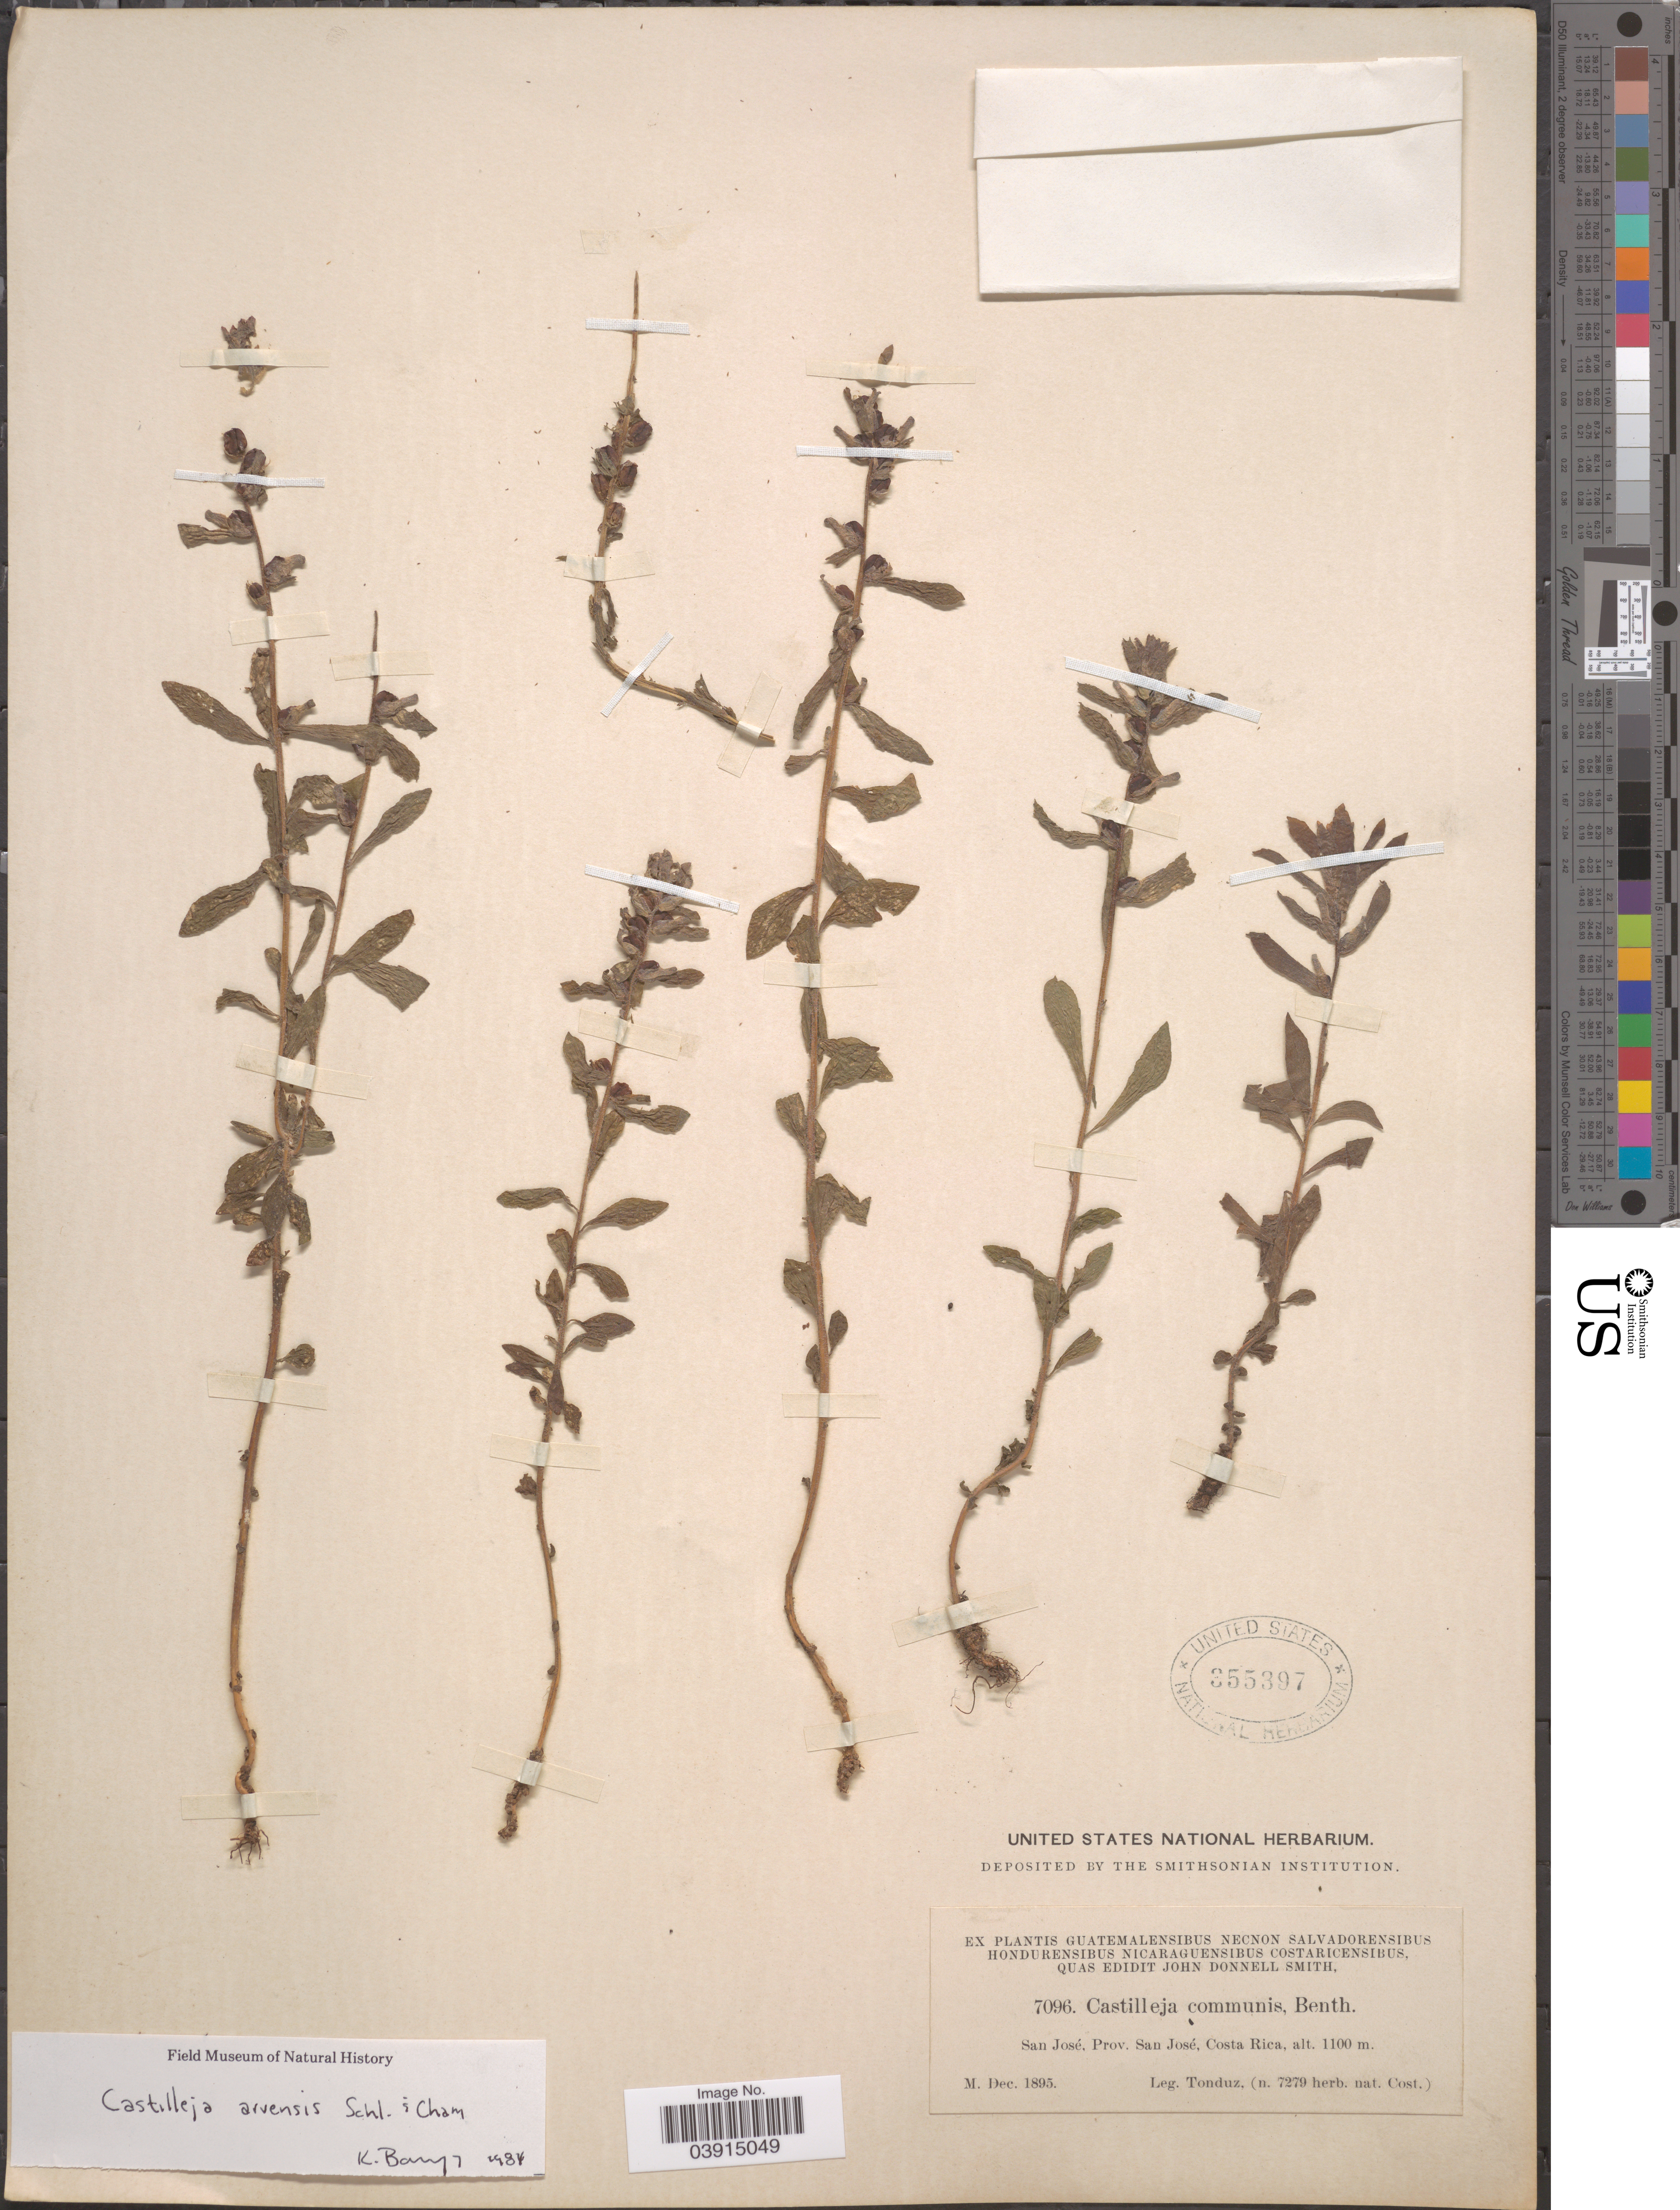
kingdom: Plantae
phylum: Tracheophyta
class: Magnoliopsida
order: Lamiales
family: Orobanchaceae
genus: Castilleja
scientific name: Castilleja arvensis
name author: Schltdl. & Cham.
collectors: Tonduz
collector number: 7096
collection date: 1895-12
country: Costa Rica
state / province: San José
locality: San José, Prov. San José.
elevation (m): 1100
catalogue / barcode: US 355397